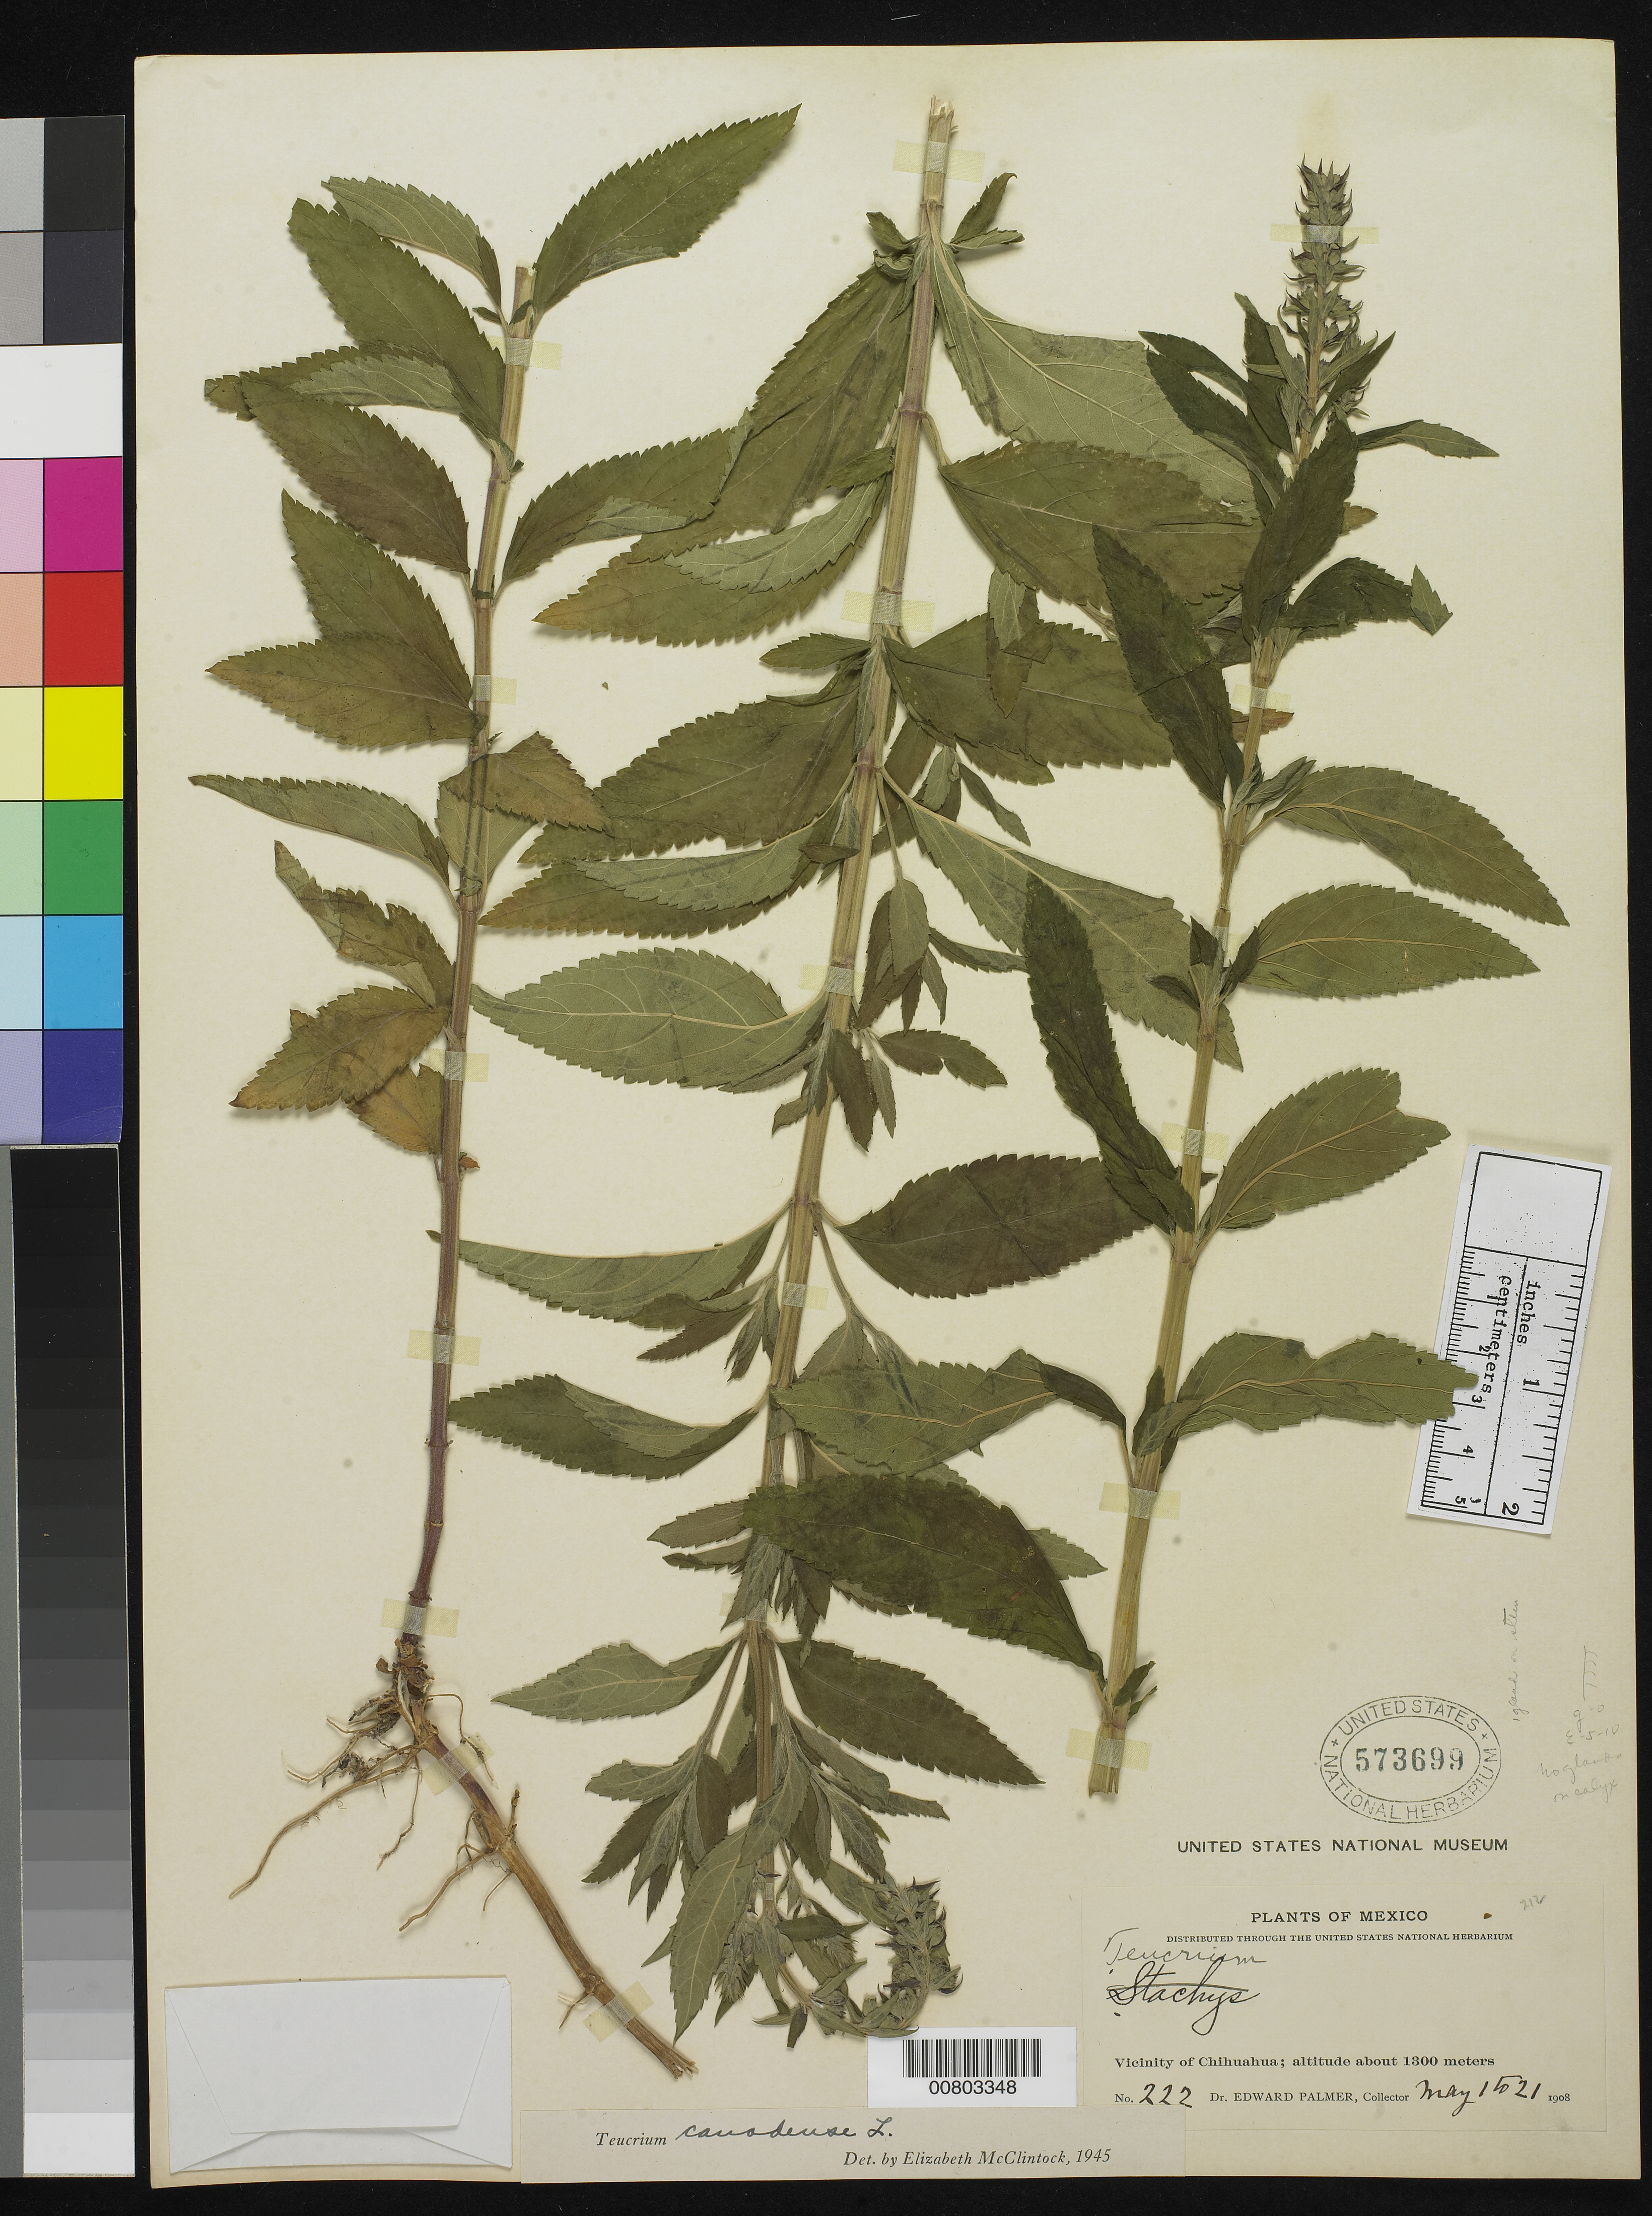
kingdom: Plantae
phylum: Tracheophyta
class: Magnoliopsida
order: Lamiales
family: Lamiaceae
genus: Teucrium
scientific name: Teucrium canadense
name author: L.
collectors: E. Palmer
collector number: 222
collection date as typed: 01 May 1908 to 21 May 1908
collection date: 1908-05-01/1908-05-21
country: Mexico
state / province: Chihuahua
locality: Vicinity of Chihuahua.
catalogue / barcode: US 573699